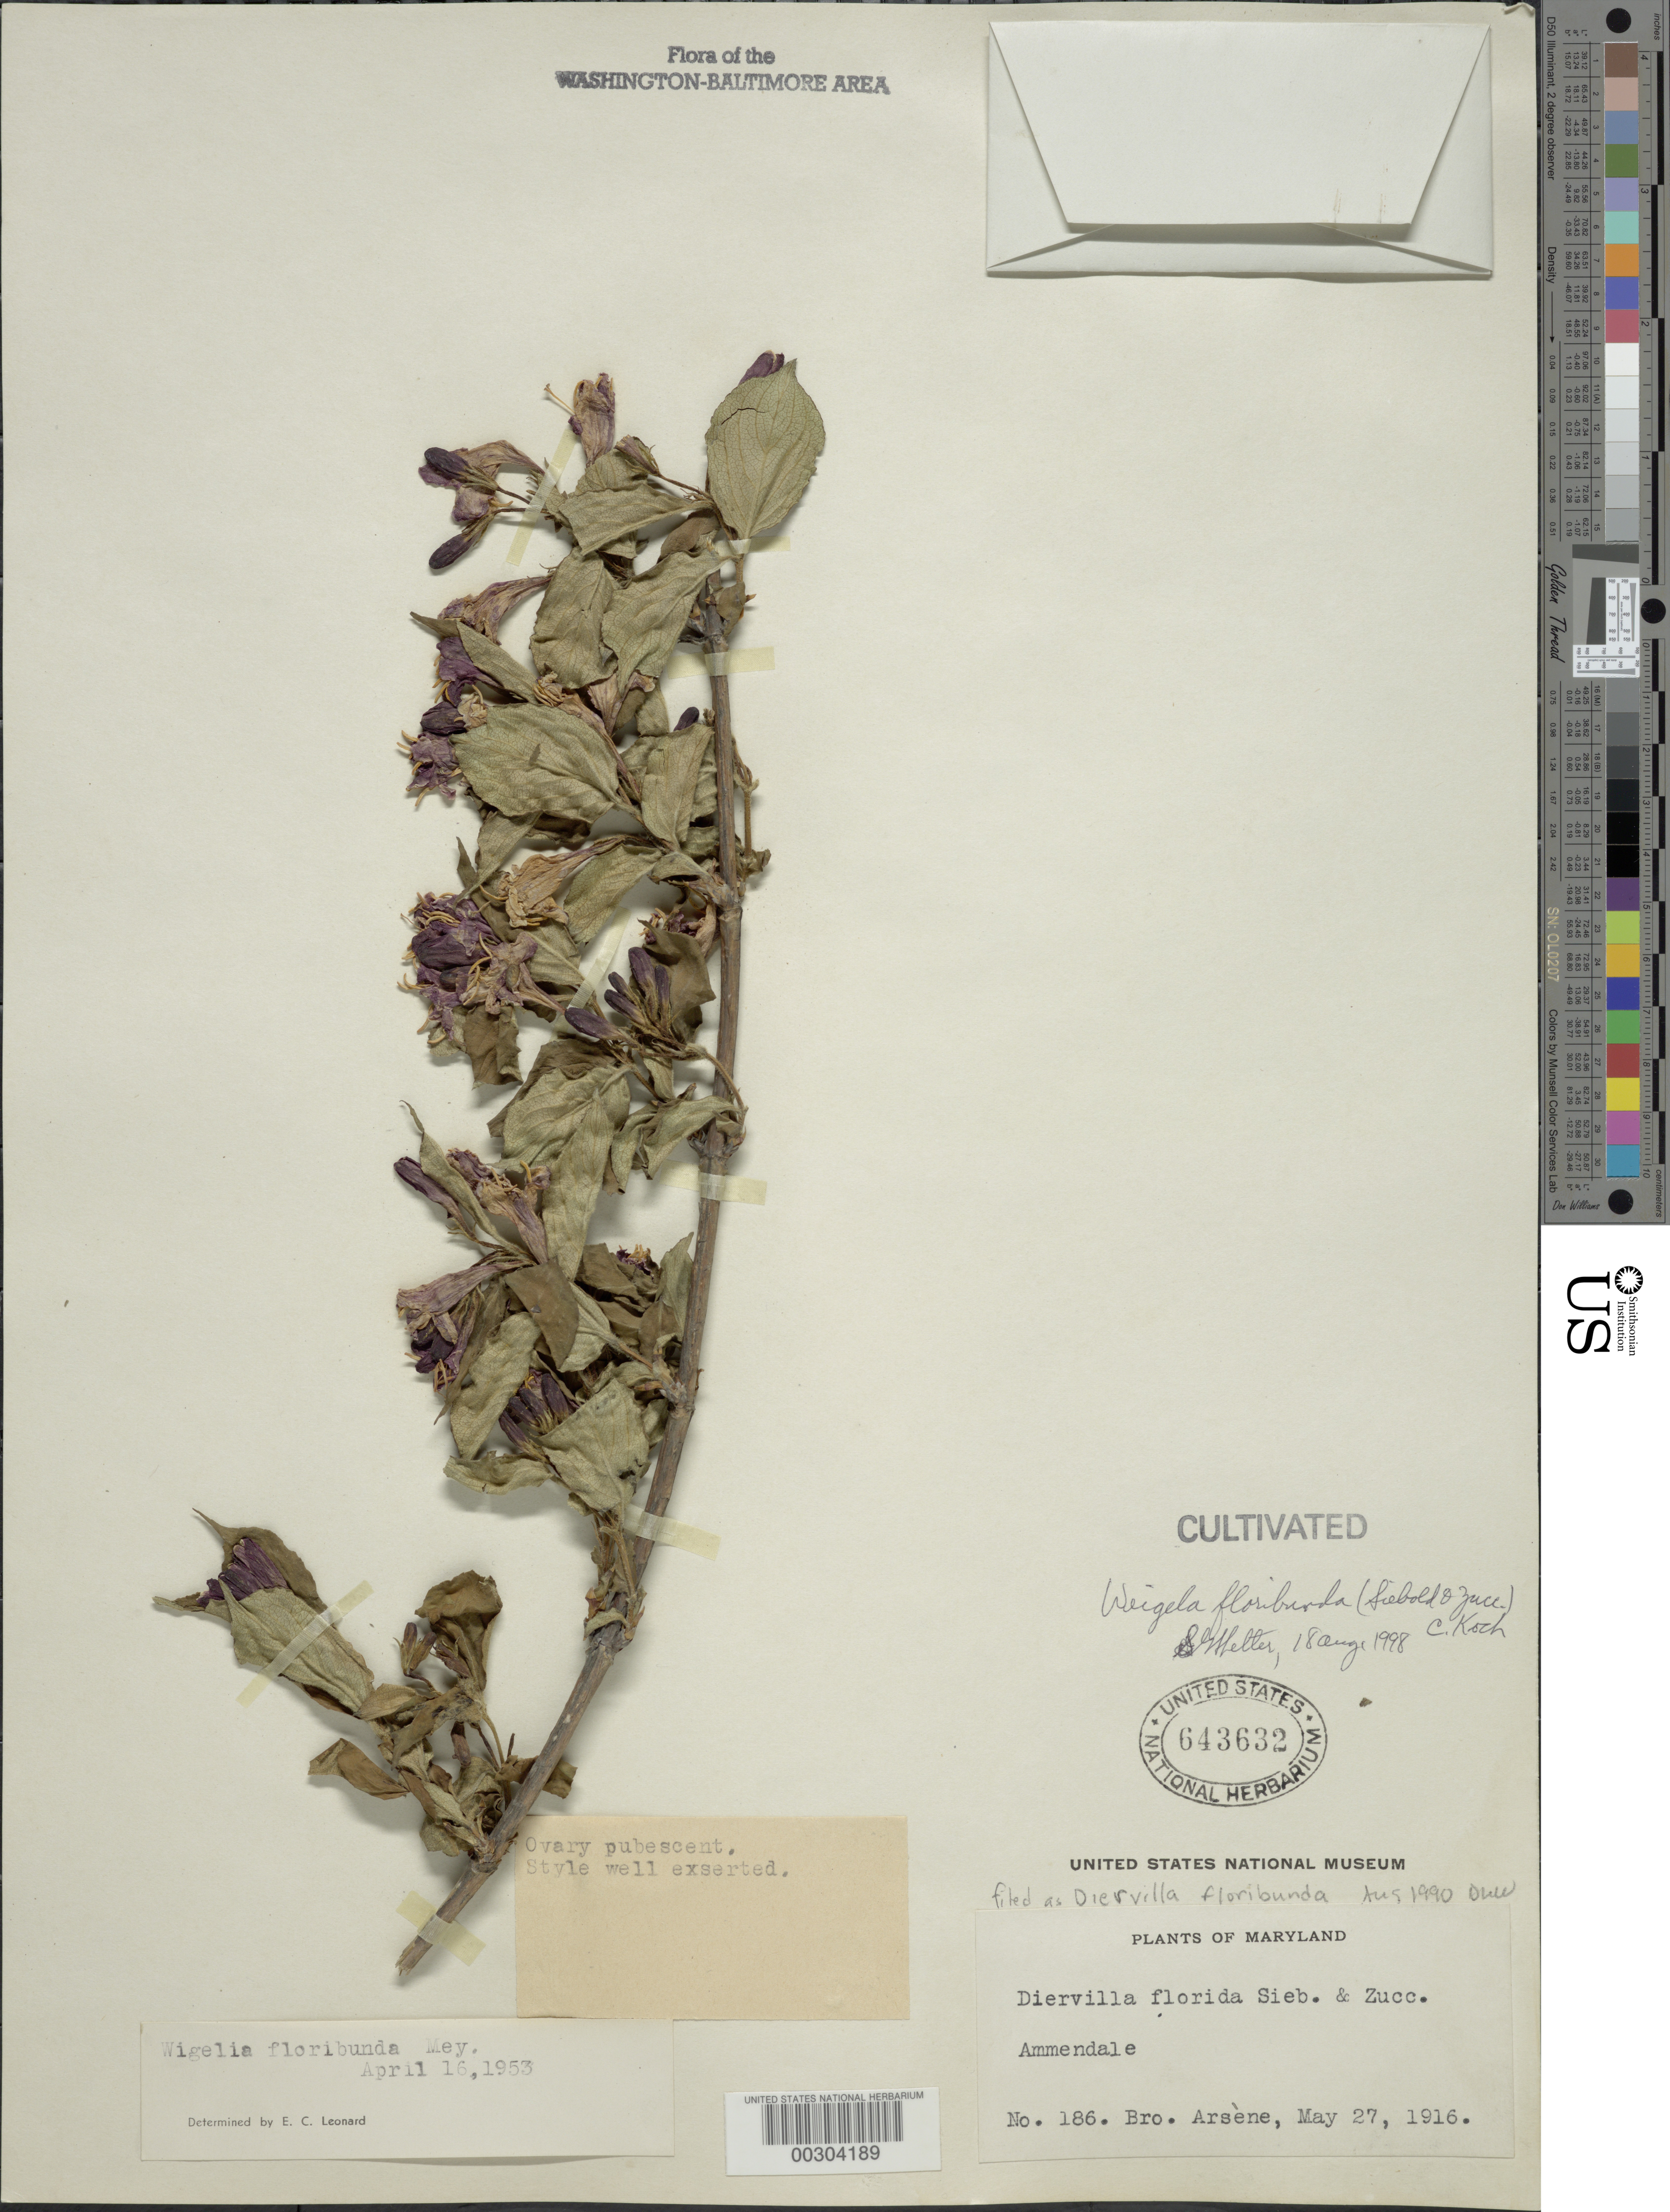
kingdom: Plantae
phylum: Tracheophyta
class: Magnoliopsida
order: Dipsacales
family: Caprifoliaceae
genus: Weigela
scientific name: Weigela floribunda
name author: (Siebold & Zucc.) K. Koch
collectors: Bro. G. Arsène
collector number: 186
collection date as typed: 27 May 1916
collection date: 1916-05-27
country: United States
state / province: Maryland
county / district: Prince George's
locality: Ammendale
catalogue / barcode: US 643632